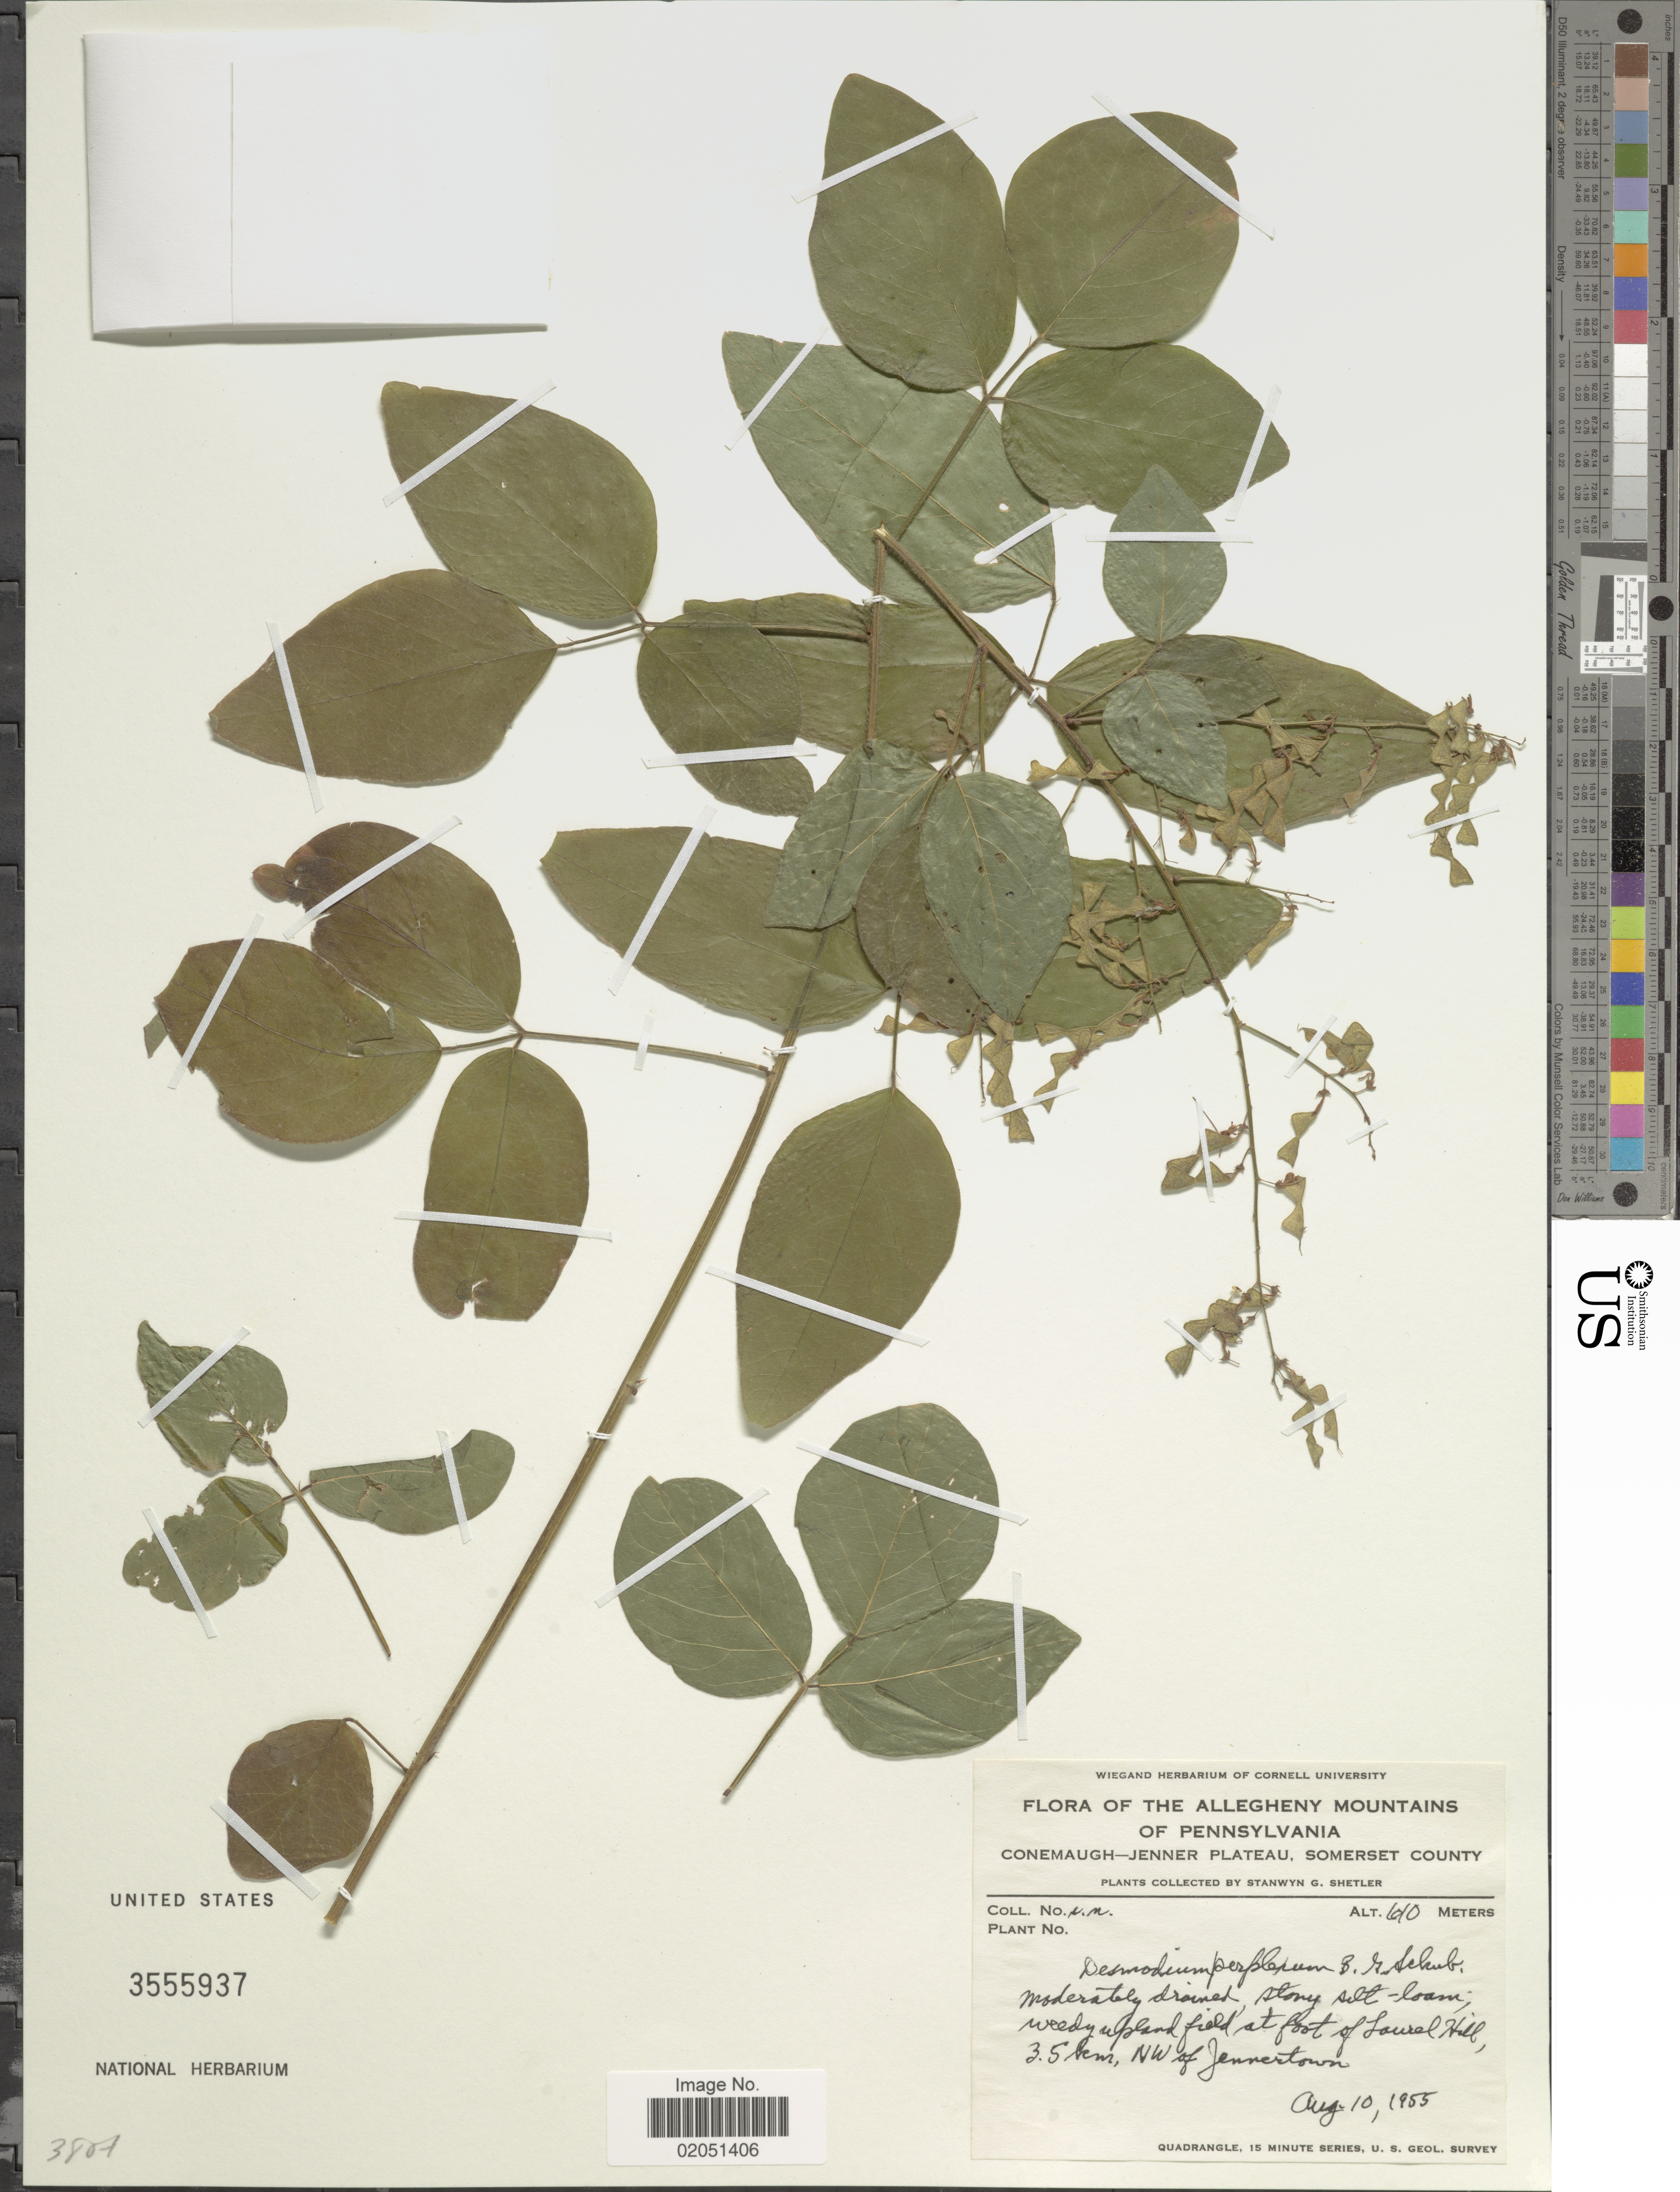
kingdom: Plantae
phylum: Tracheophyta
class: Magnoliopsida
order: Fabales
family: Fabaceae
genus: Desmodium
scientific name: Desmodium perplexum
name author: B.G. Schub.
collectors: S. Shetler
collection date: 1955-08-10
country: United States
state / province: Pennsylvania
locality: The Allegheny Mountains, Conemaugh-Jenner Plateau, Somerset County, weedy upland field at foot of Laurel Hill, 3.5 km. NW of Jennertown.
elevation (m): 610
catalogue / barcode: US 3555937